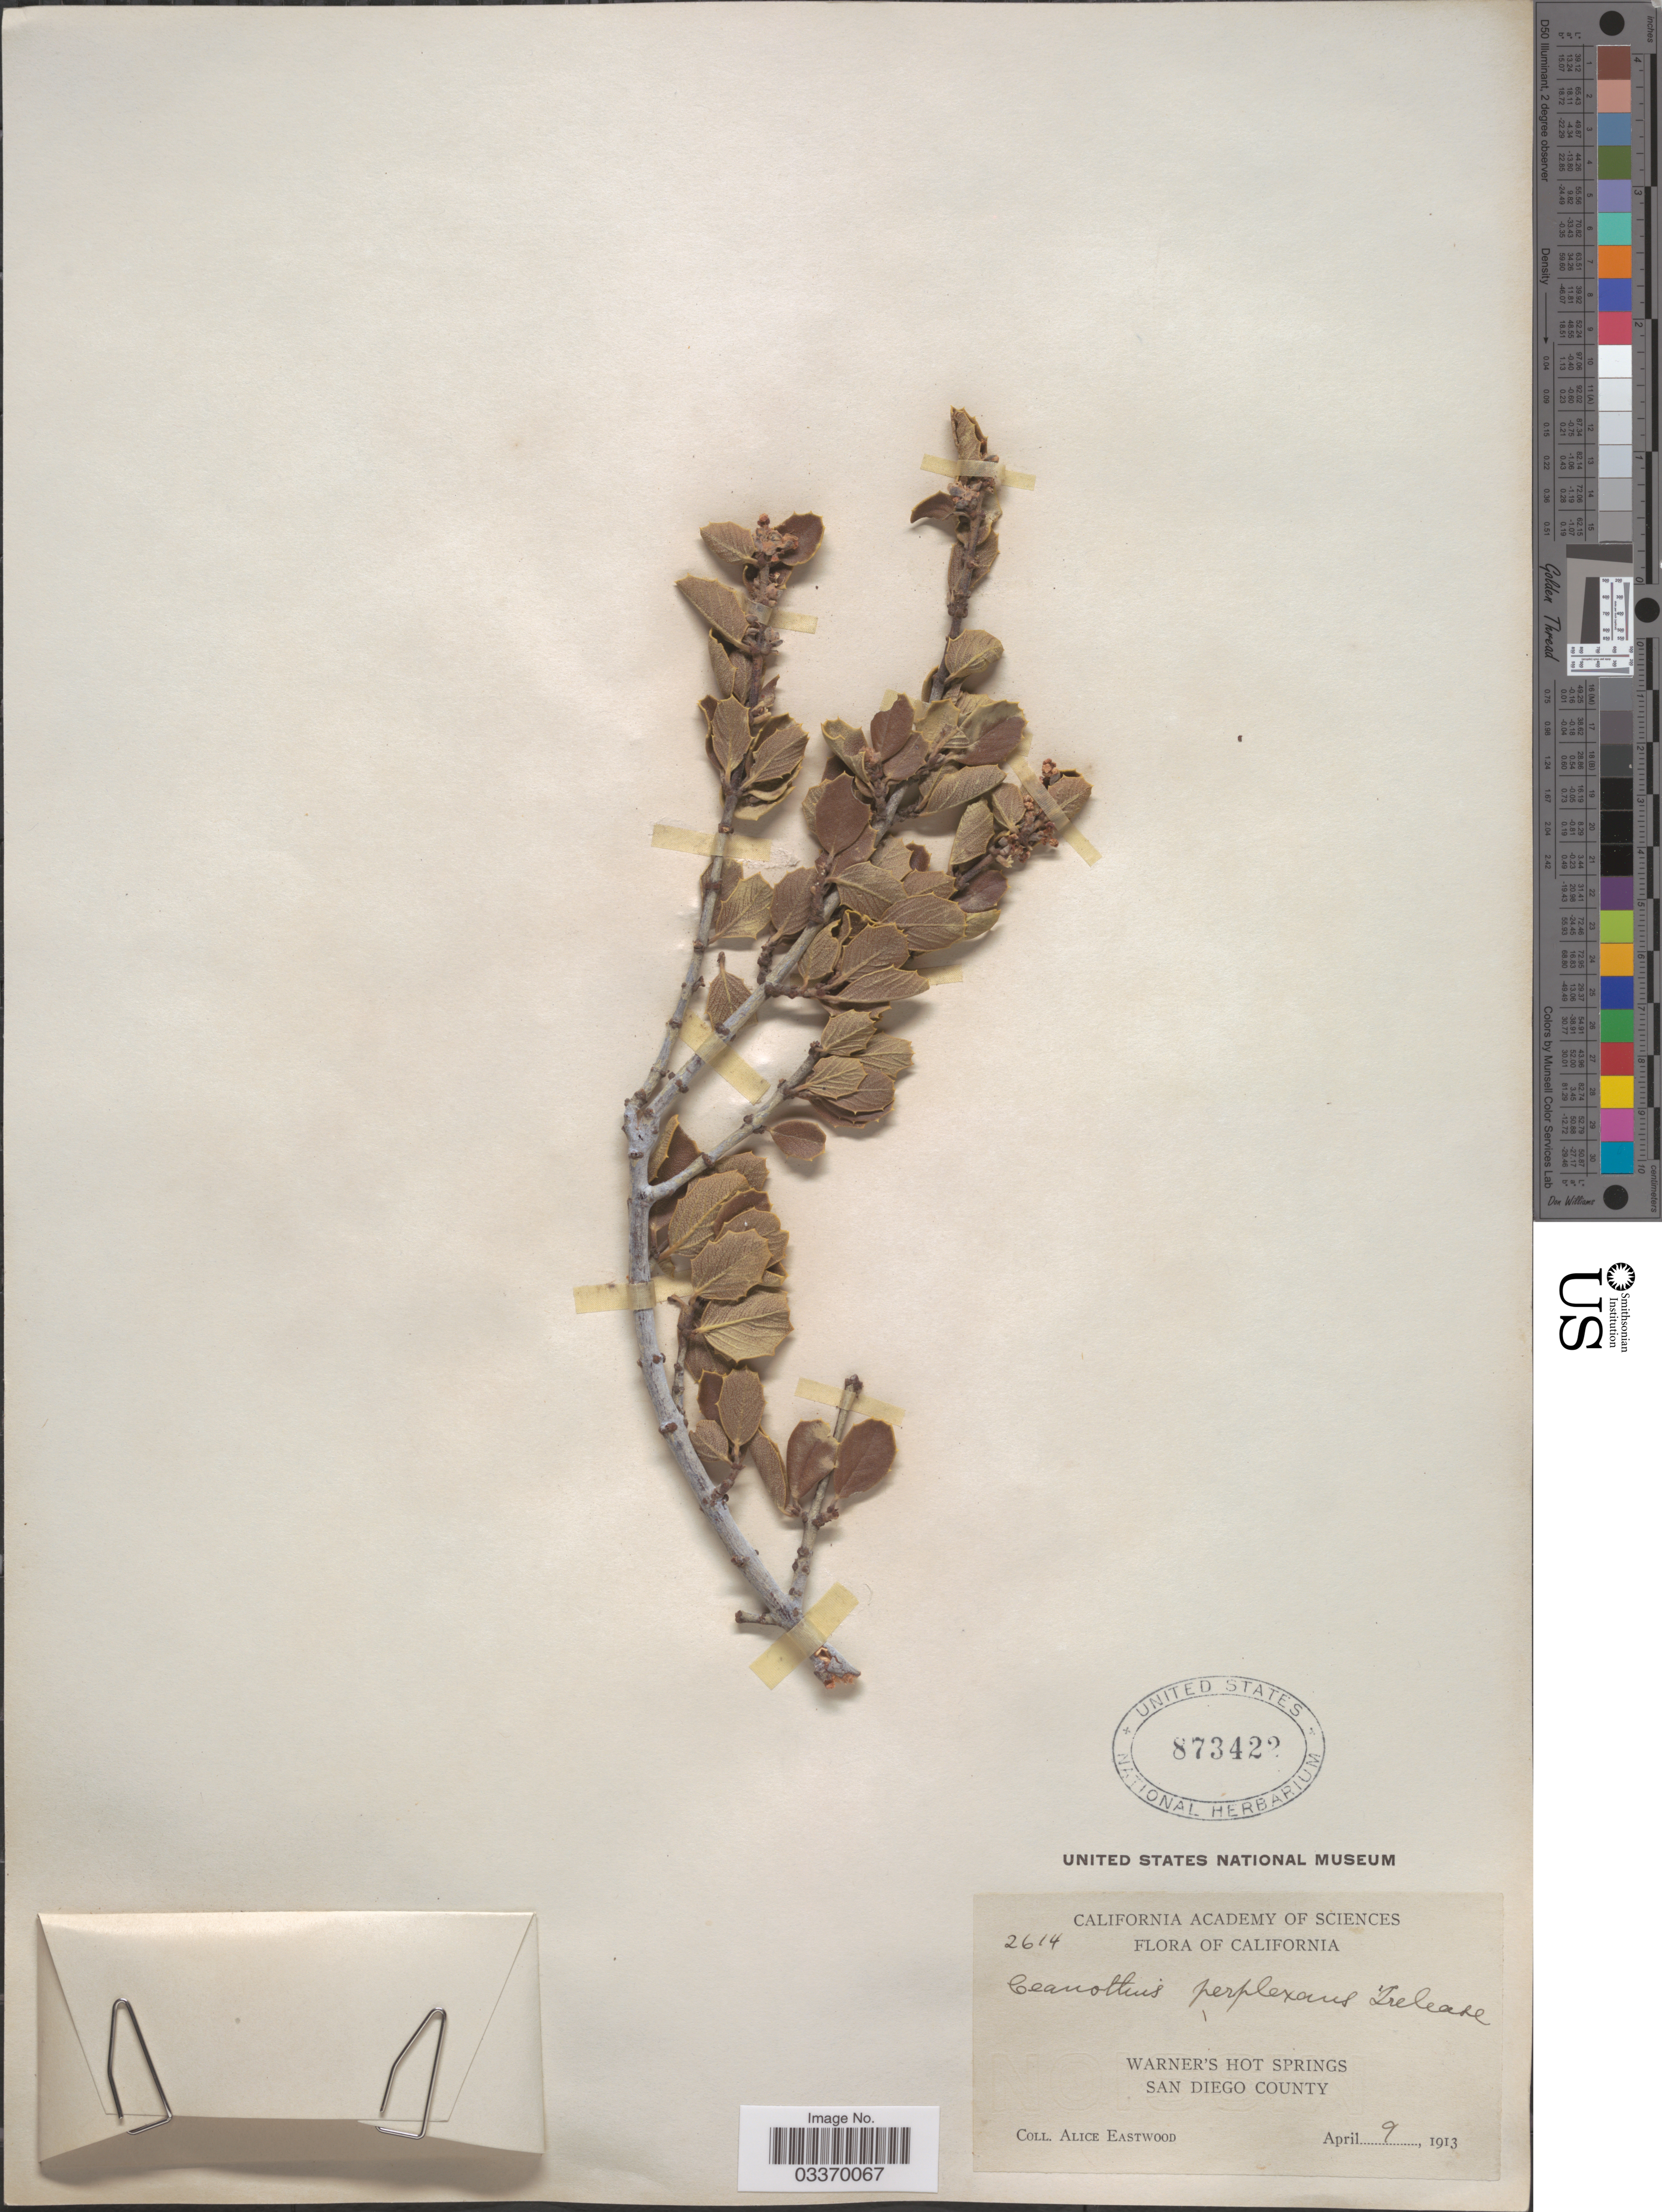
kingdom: Plantae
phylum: Tracheophyta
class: Magnoliopsida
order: Rosales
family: Rhamnaceae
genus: Ceanothus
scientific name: Ceanothus perplexans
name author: Trel.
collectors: A. Eastwood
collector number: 2614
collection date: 1913-04-09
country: United States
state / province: California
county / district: San Diego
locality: Warner's Hot Springs. San Diego County.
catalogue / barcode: US 873422